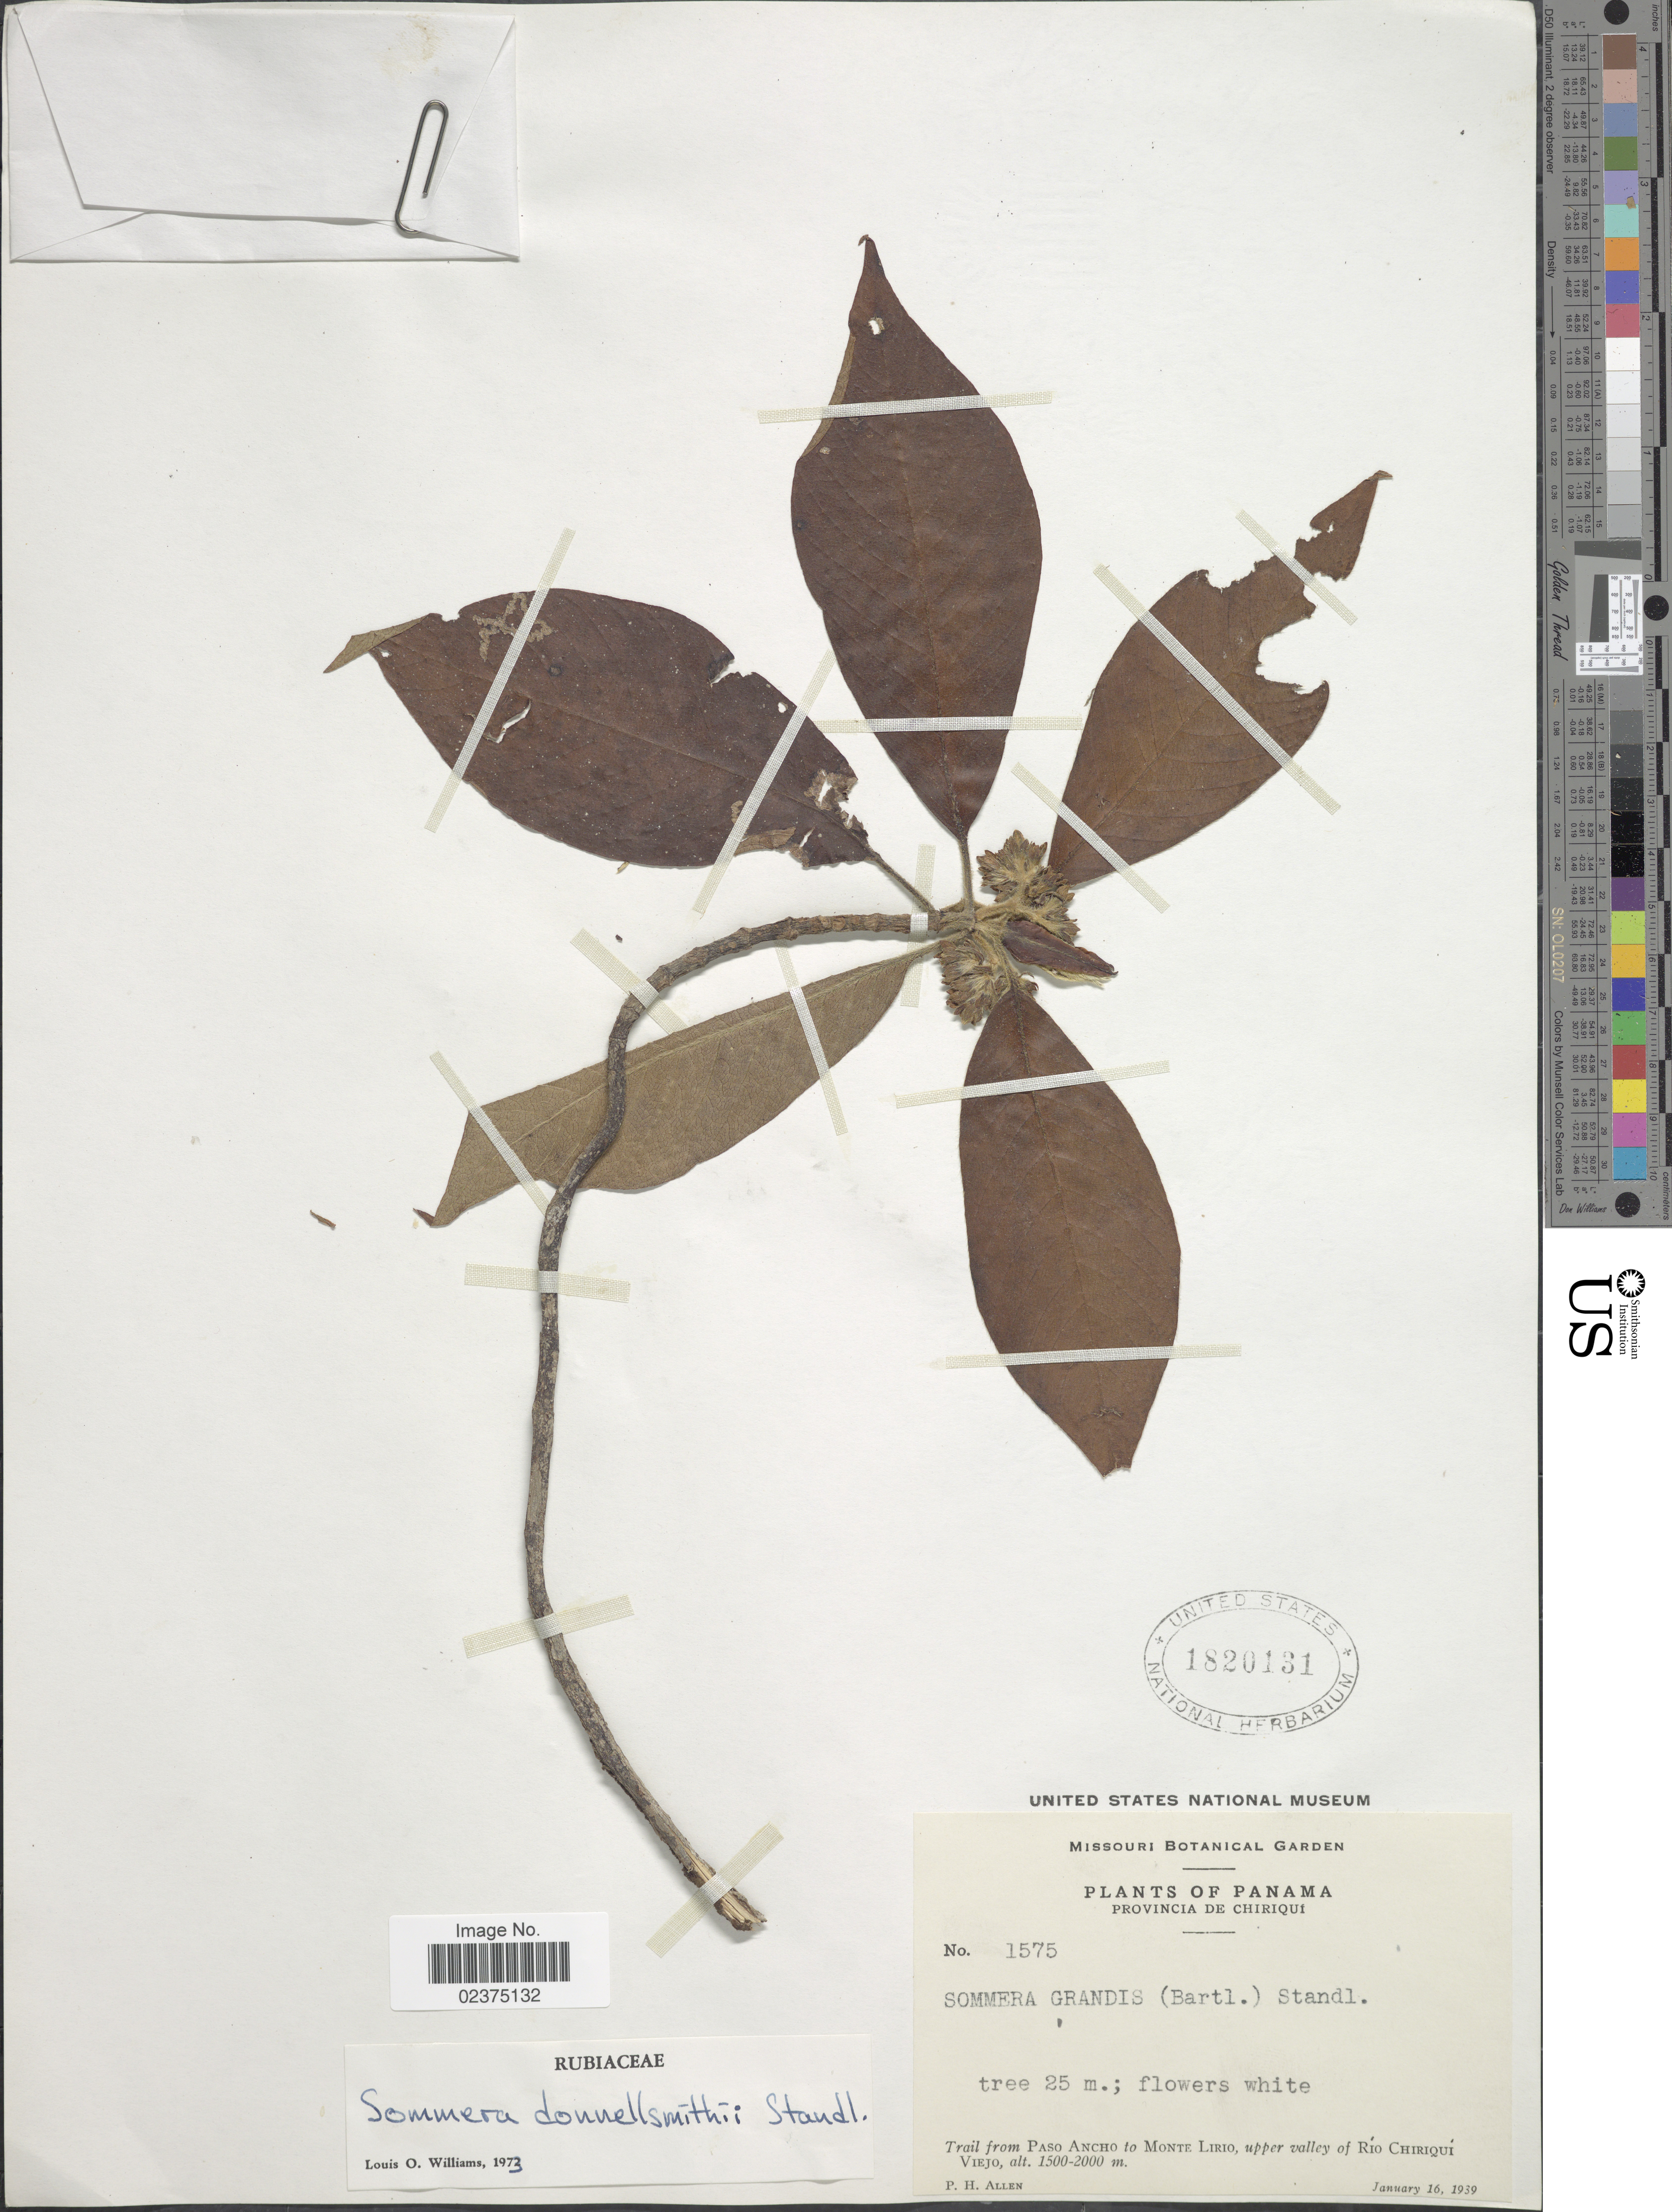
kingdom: Plantae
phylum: Tracheophyta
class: Magnoliopsida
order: Gentianales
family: Rubiaceae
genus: Sommera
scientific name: Sommera donnell-smithii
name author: Standl.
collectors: P. H. Allen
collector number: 1575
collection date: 1939-01-16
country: Panama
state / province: Chiriqui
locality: Trail from Paso Ancho to Monte Lirio, upper valley of Rio Chiriqui Viejo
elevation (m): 1500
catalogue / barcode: US 1820131